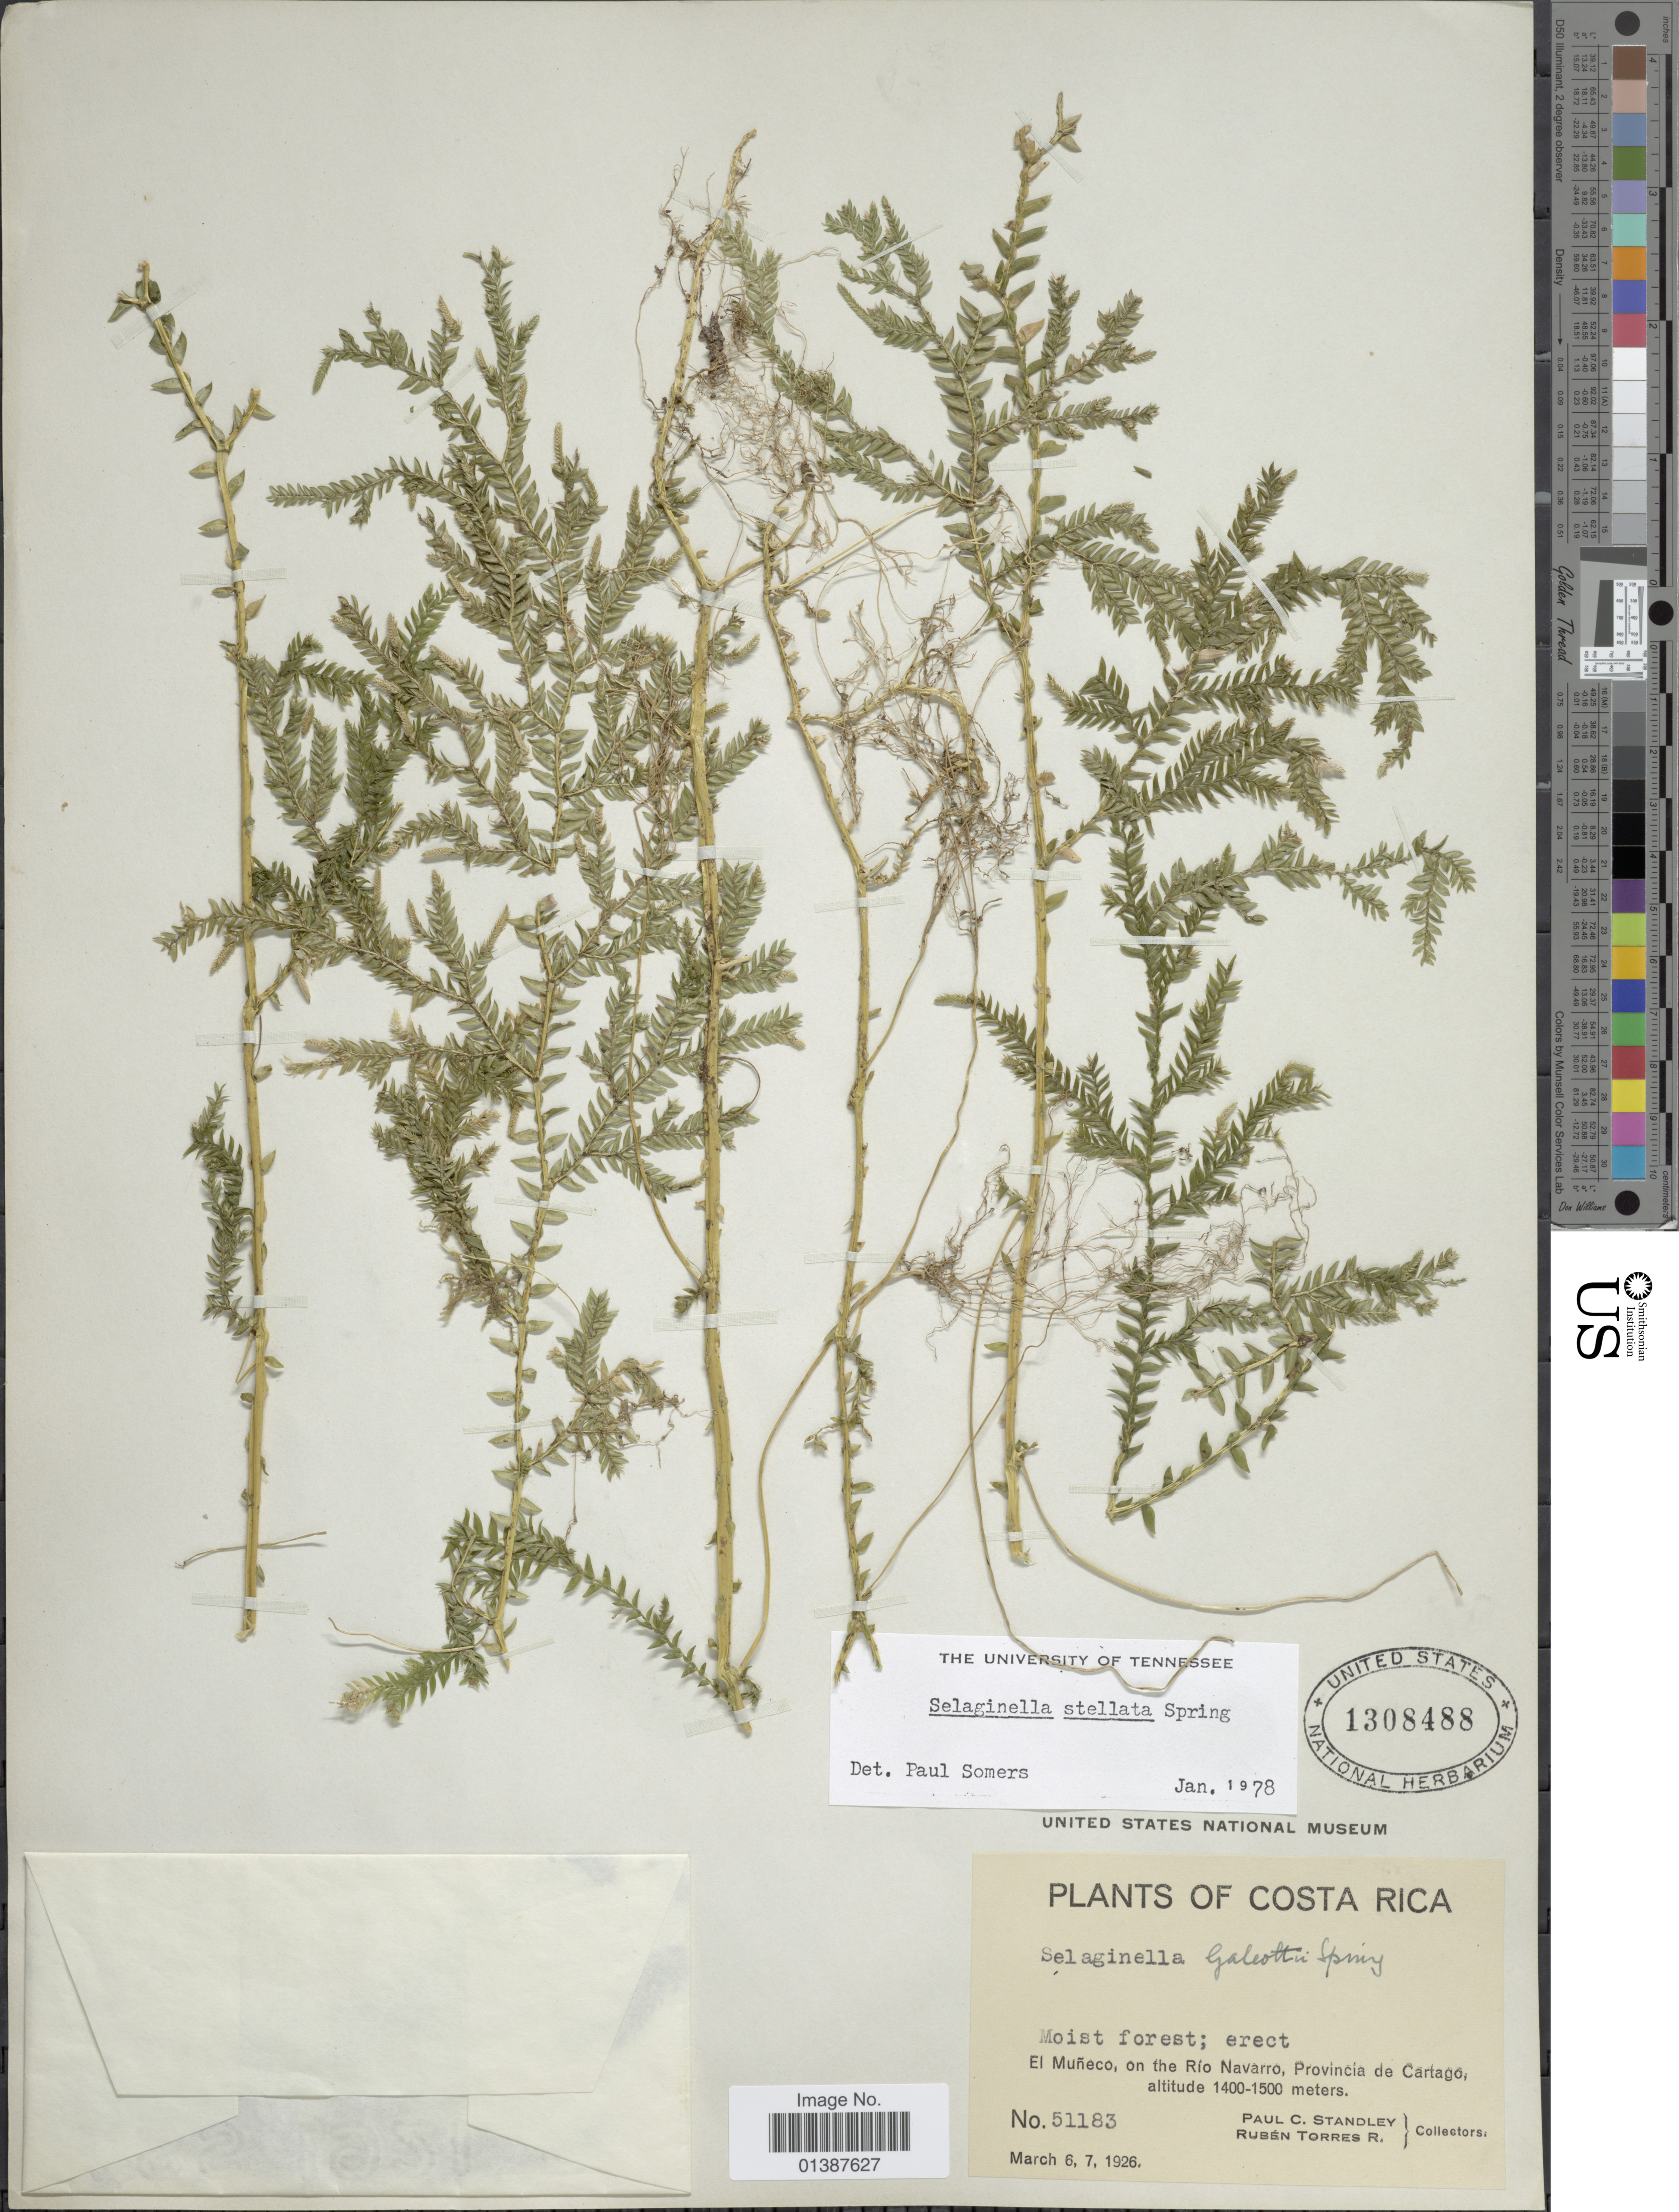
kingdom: Plantae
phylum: Tracheophyta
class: Lycopodiopsida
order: Selaginellales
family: Selaginellaceae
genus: Selaginella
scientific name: Selaginella galeottii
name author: Spring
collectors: P. C. Standley & R. Torres Rojas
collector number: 51183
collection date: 1926-03-06/1926-03-07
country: Costa Rica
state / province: Cartago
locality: El Muñeco, on the Rio Navarro, Provincia de Cartago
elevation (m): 1400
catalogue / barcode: US 1308488